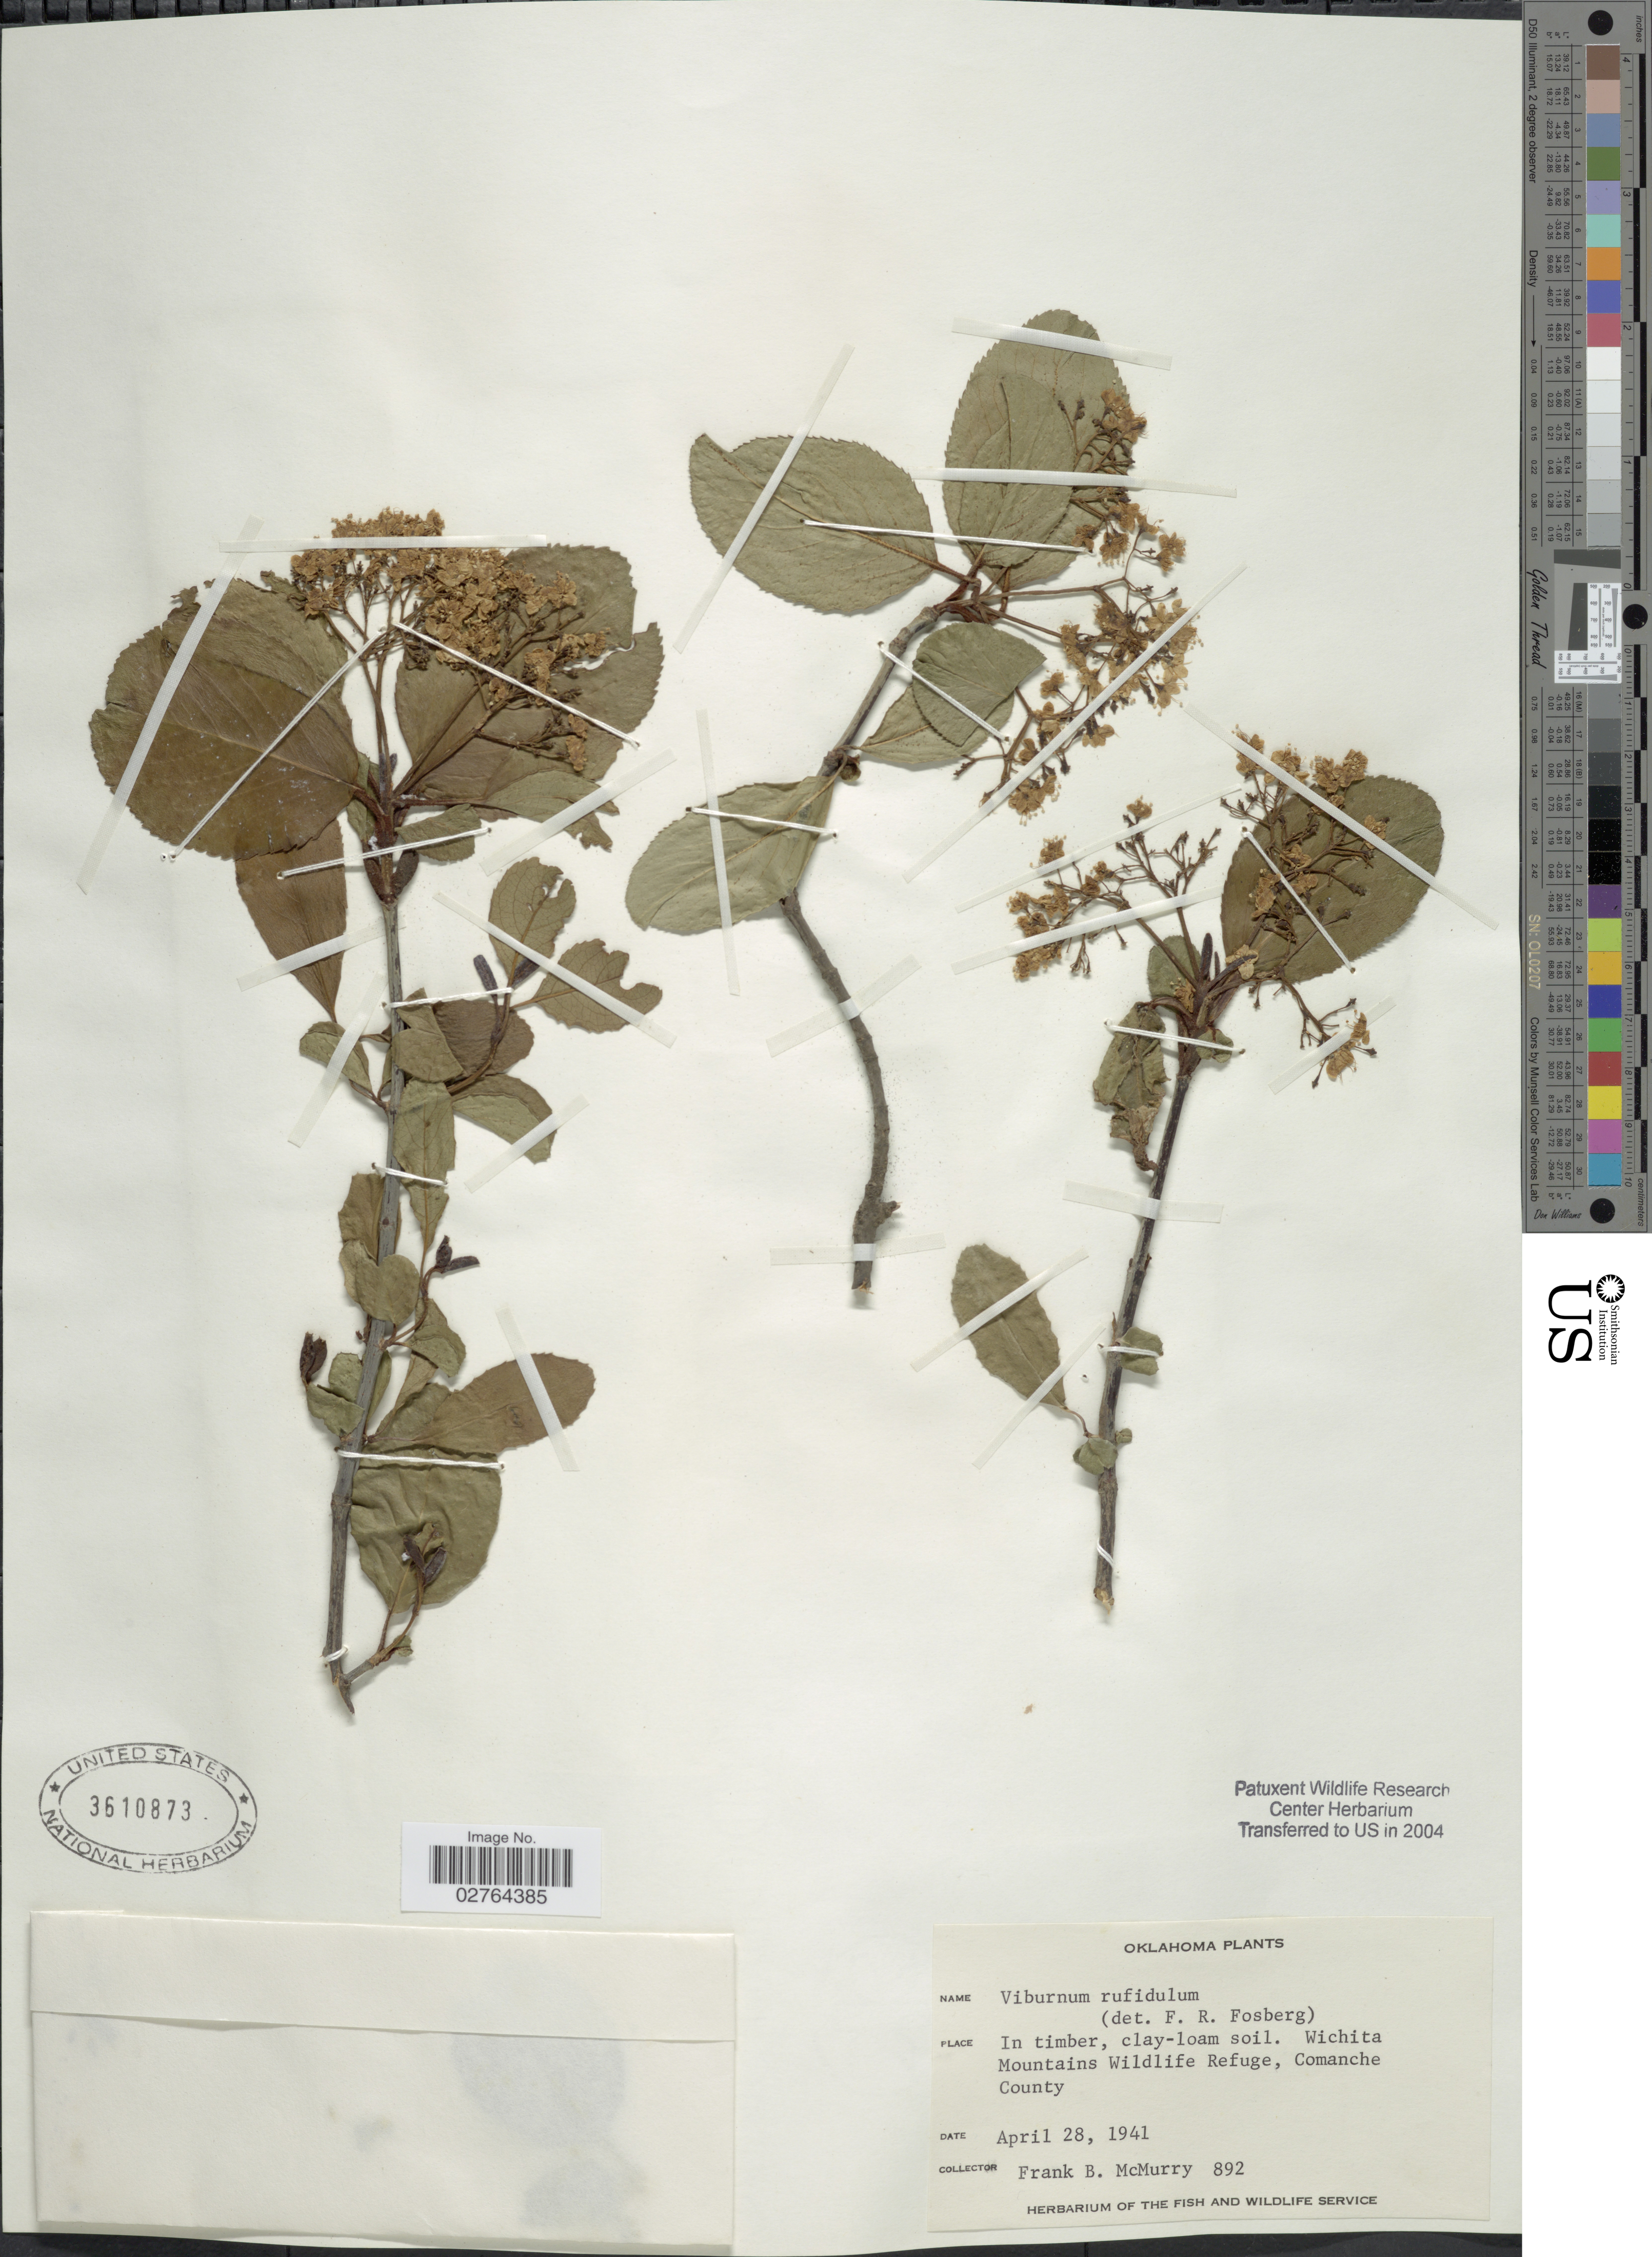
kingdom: Plantae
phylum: Tracheophyta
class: Magnoliopsida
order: Dipsacales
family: Viburnaceae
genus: Viburnum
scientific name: Viburnum rufidulum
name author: Raf.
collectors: F. B. McMurry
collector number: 892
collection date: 1941-04-28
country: United States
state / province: Oklahoma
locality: Wichita Mountains Wildlife Refuge, Comanche County.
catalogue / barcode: US 3610873